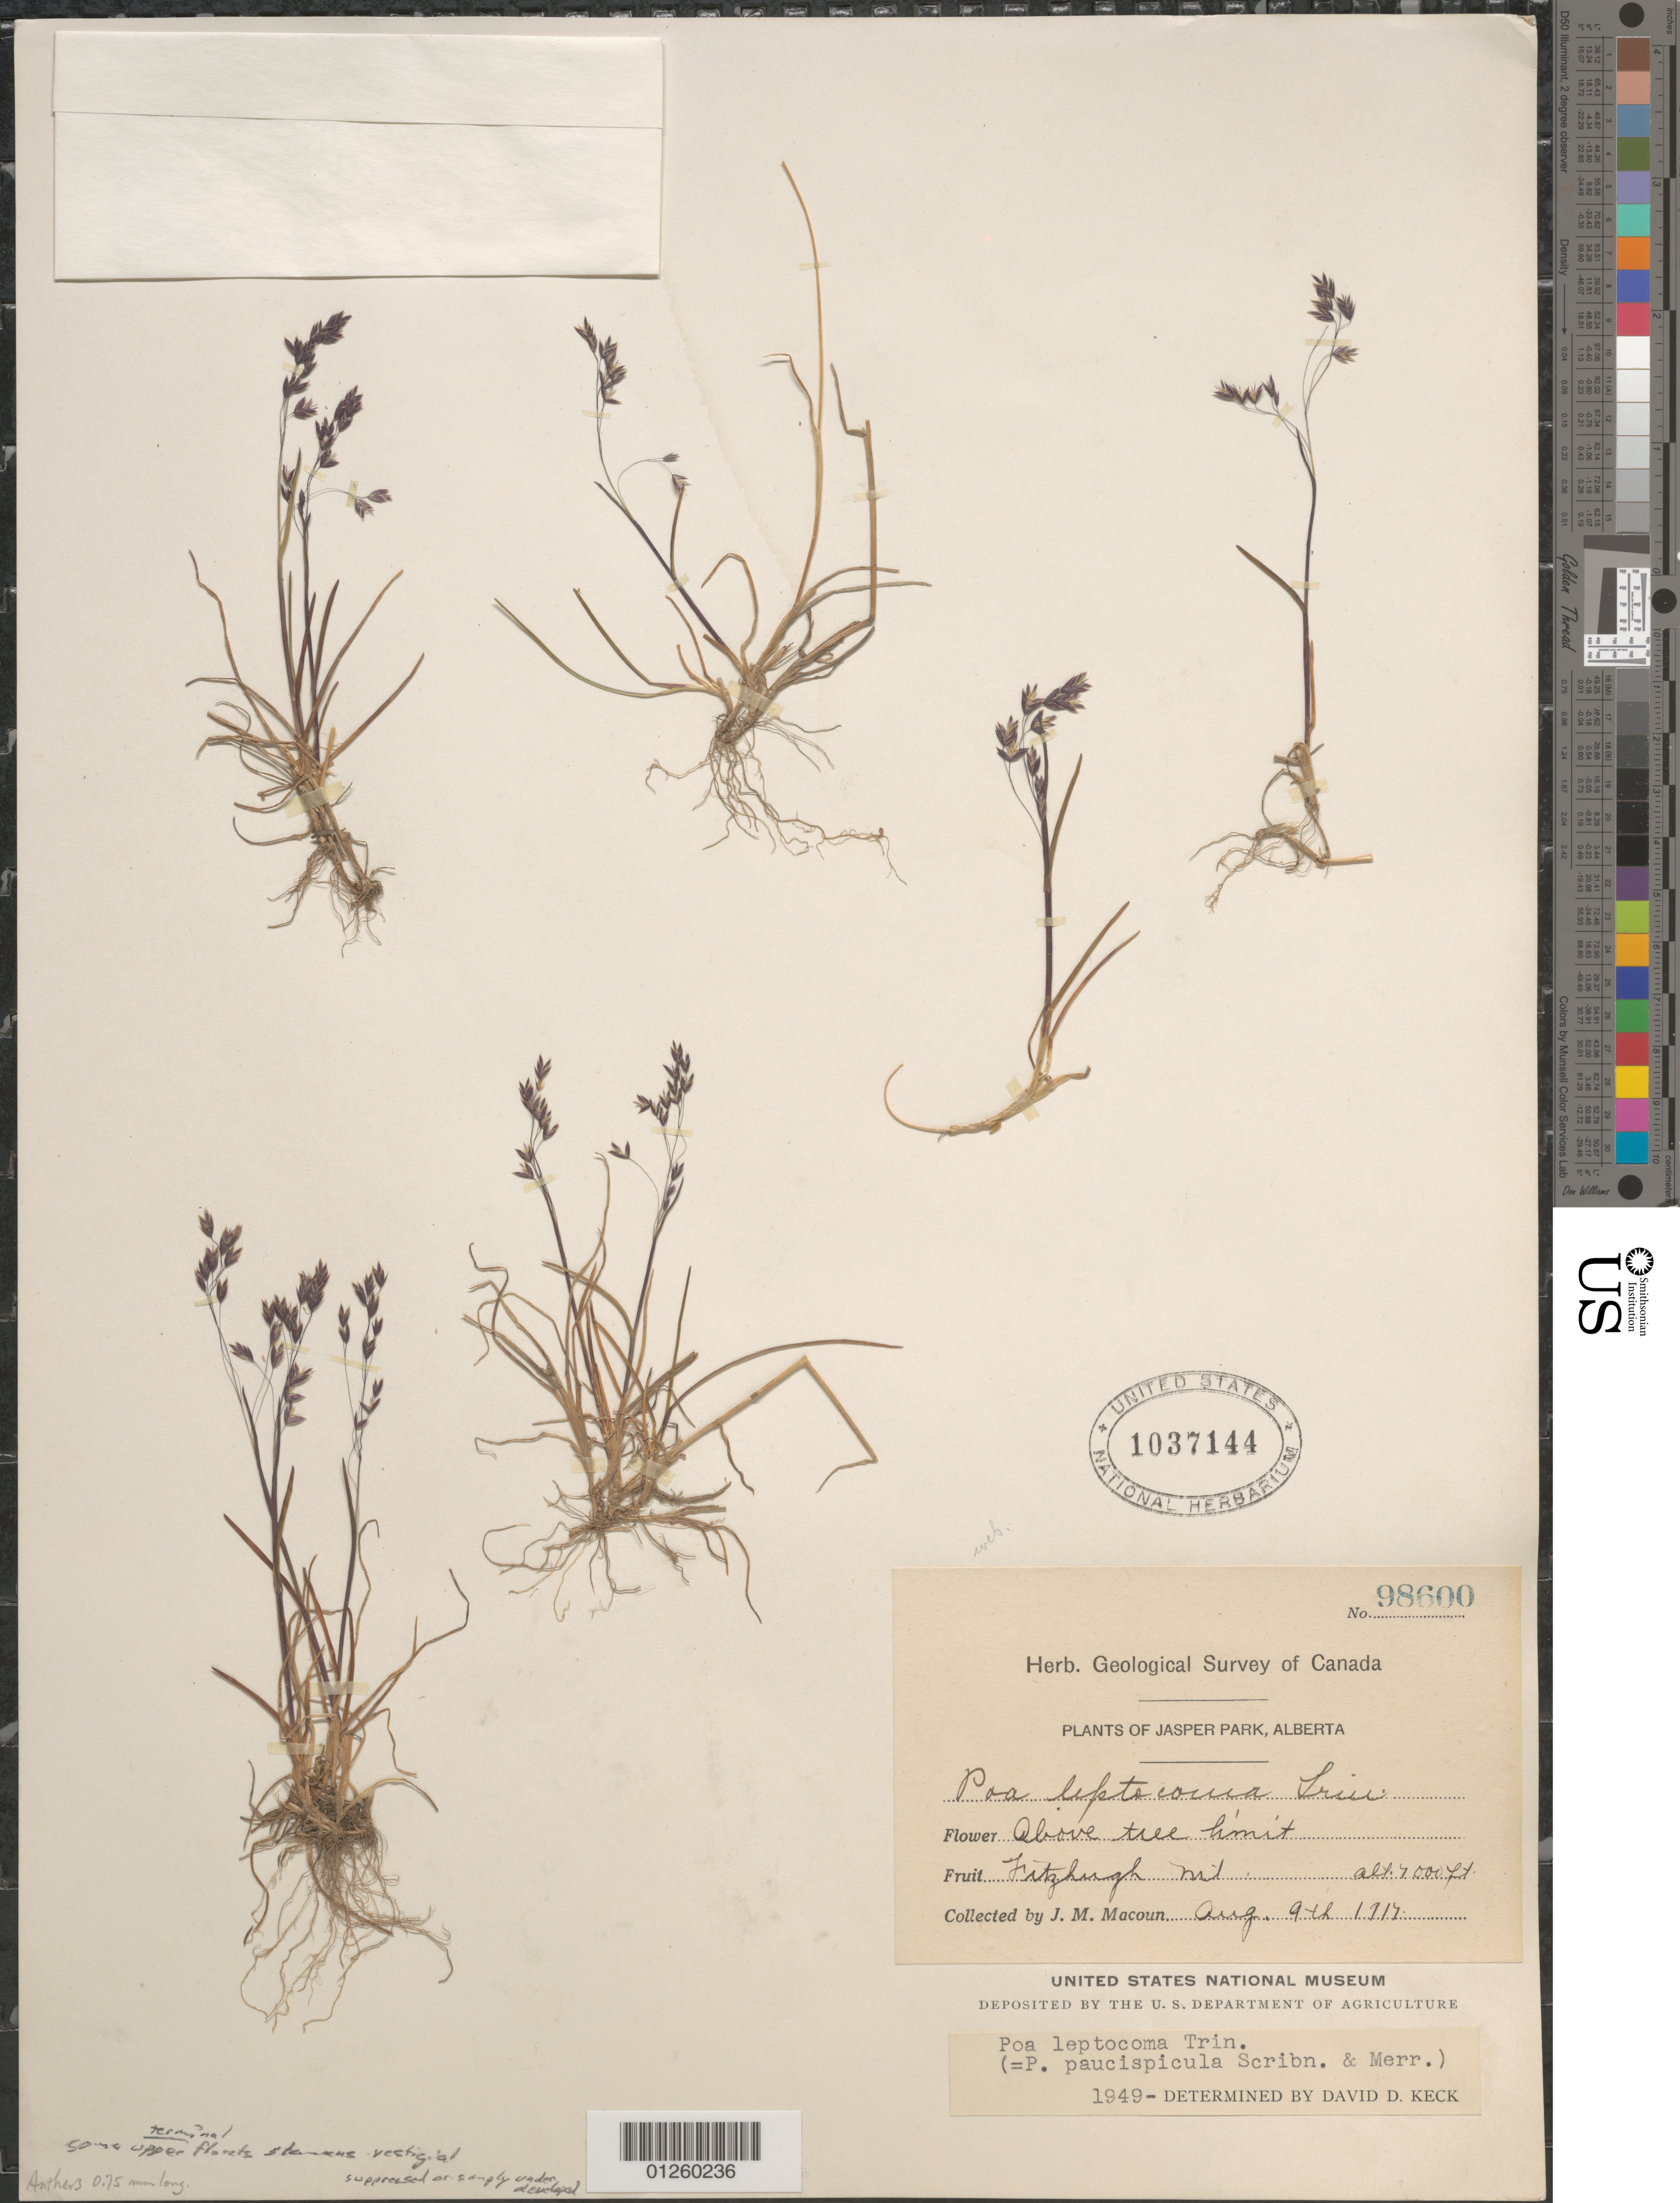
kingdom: Plantae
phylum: Tracheophyta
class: Liliopsida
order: Poales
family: Poaceae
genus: Poa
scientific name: Poa paucispicula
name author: Scribn. & Merr.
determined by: Soreng, Robert J., Research Associate (BOT), Smithsonian Institution - National Museum of Natural History (UNITED STATES)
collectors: J. M. Macoun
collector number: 98600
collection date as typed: Aug. 9th 1917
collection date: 1917-08-09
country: Canada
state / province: Alberta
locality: Fitzhugh mt. Jasper Park.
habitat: above tree limit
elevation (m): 2134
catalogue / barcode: US 1037144